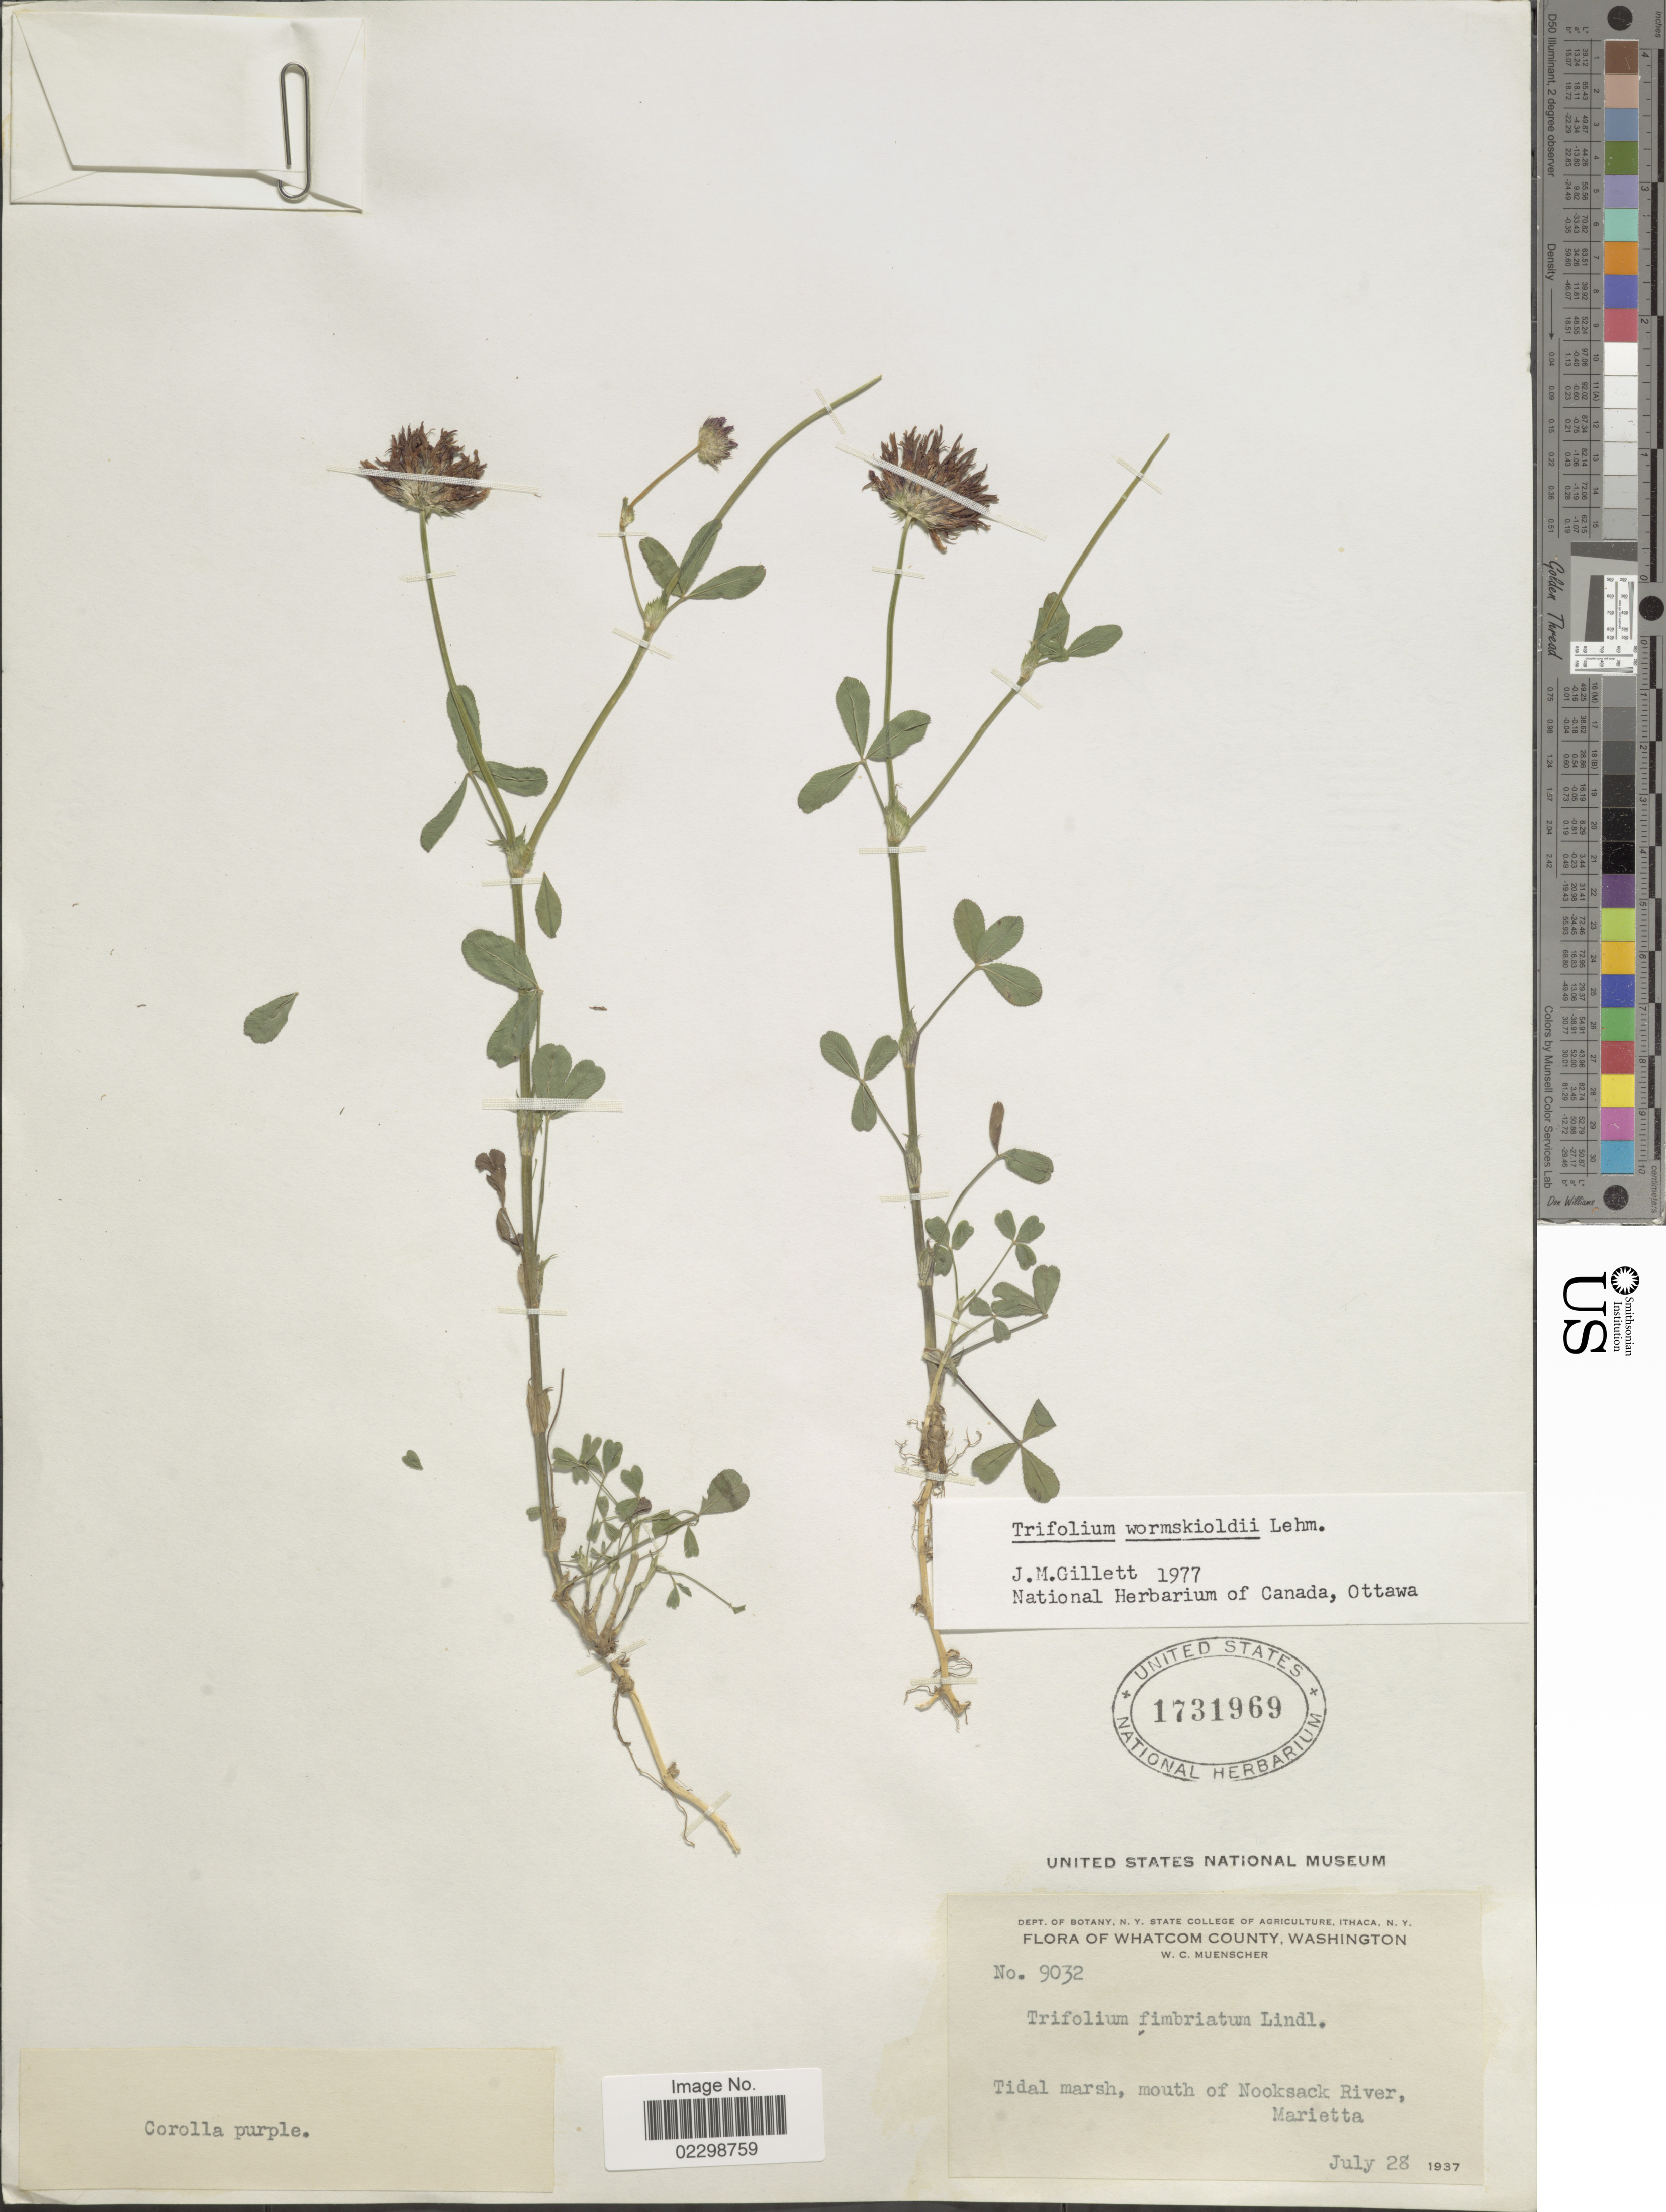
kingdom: Plantae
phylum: Tracheophyta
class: Magnoliopsida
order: Fabales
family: Fabaceae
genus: Trifolium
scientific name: Trifolium wormskioldii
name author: Lehm.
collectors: W. Muenscher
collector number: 9032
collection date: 1937-07-28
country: United States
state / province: Washington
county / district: Whatcom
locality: Whatcom County, Tidal marsh, mouth of Noosack River, Marietta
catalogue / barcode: US 1731969